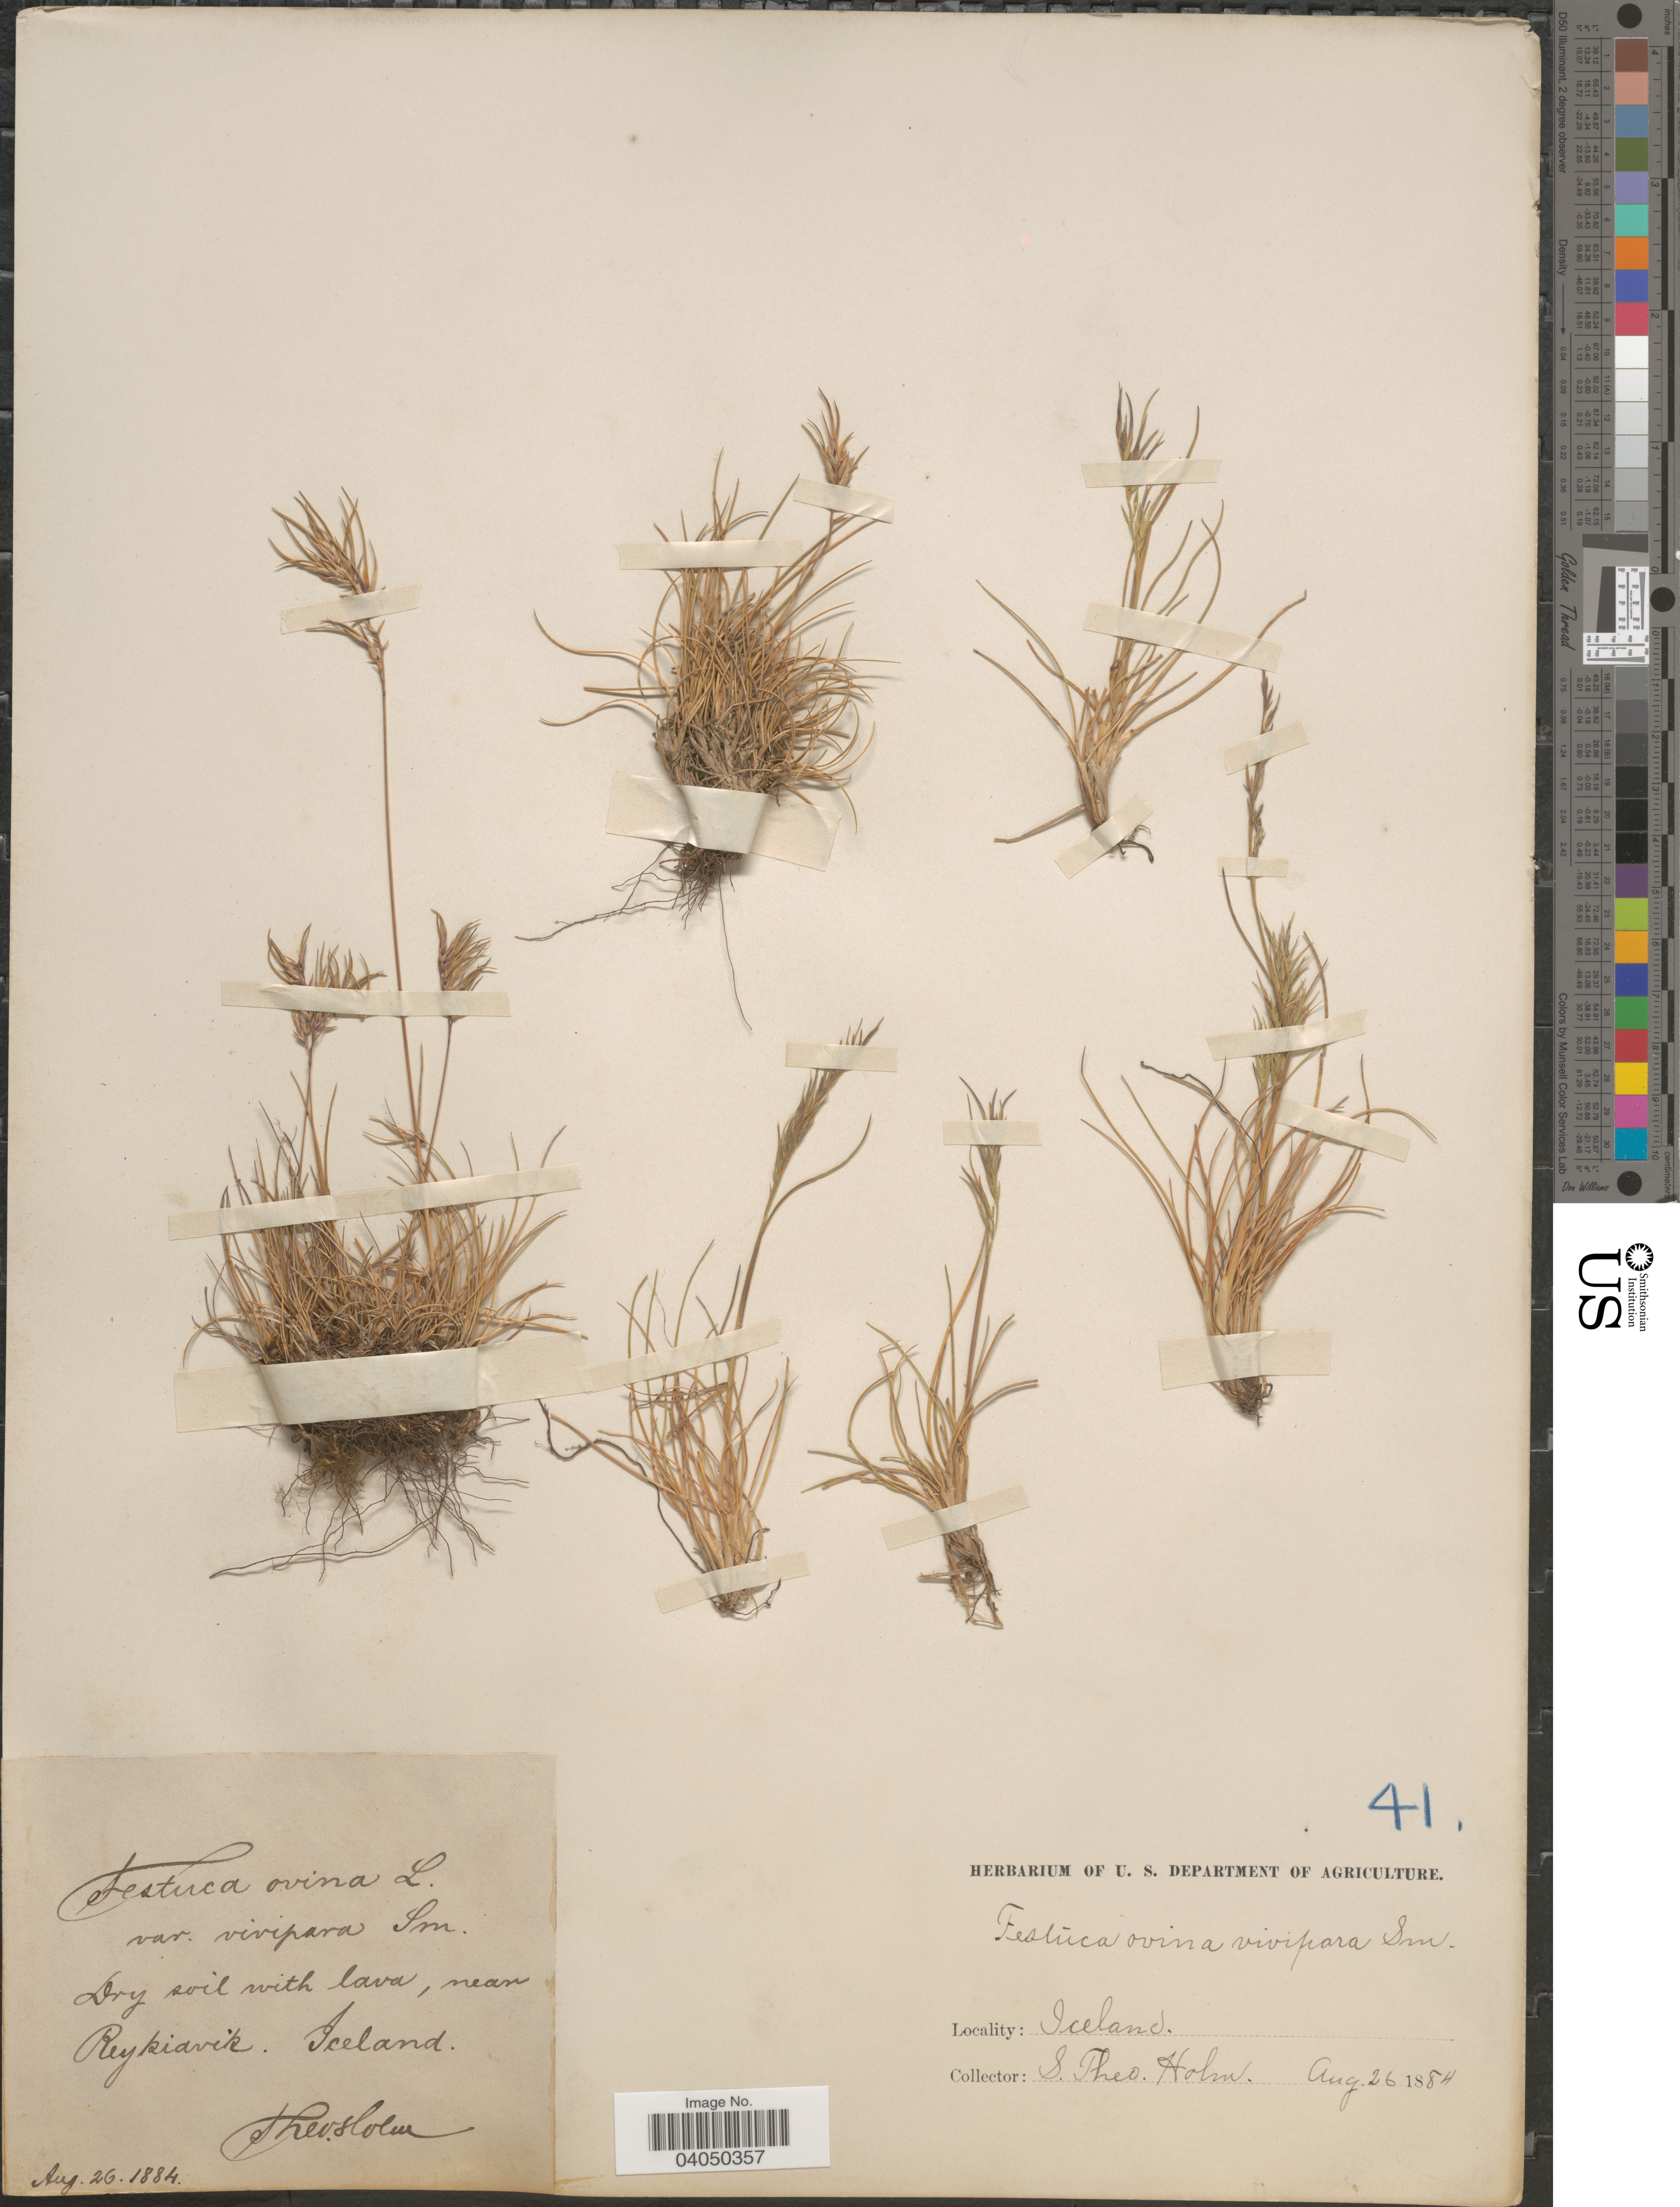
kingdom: Plantae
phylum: Tracheophyta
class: Liliopsida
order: Poales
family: Poaceae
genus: Festuca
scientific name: Festuca vivipara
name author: (L.) Sm.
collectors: S. H. Holm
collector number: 41?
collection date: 1884-08-26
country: Iceland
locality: Near Reykiavik.